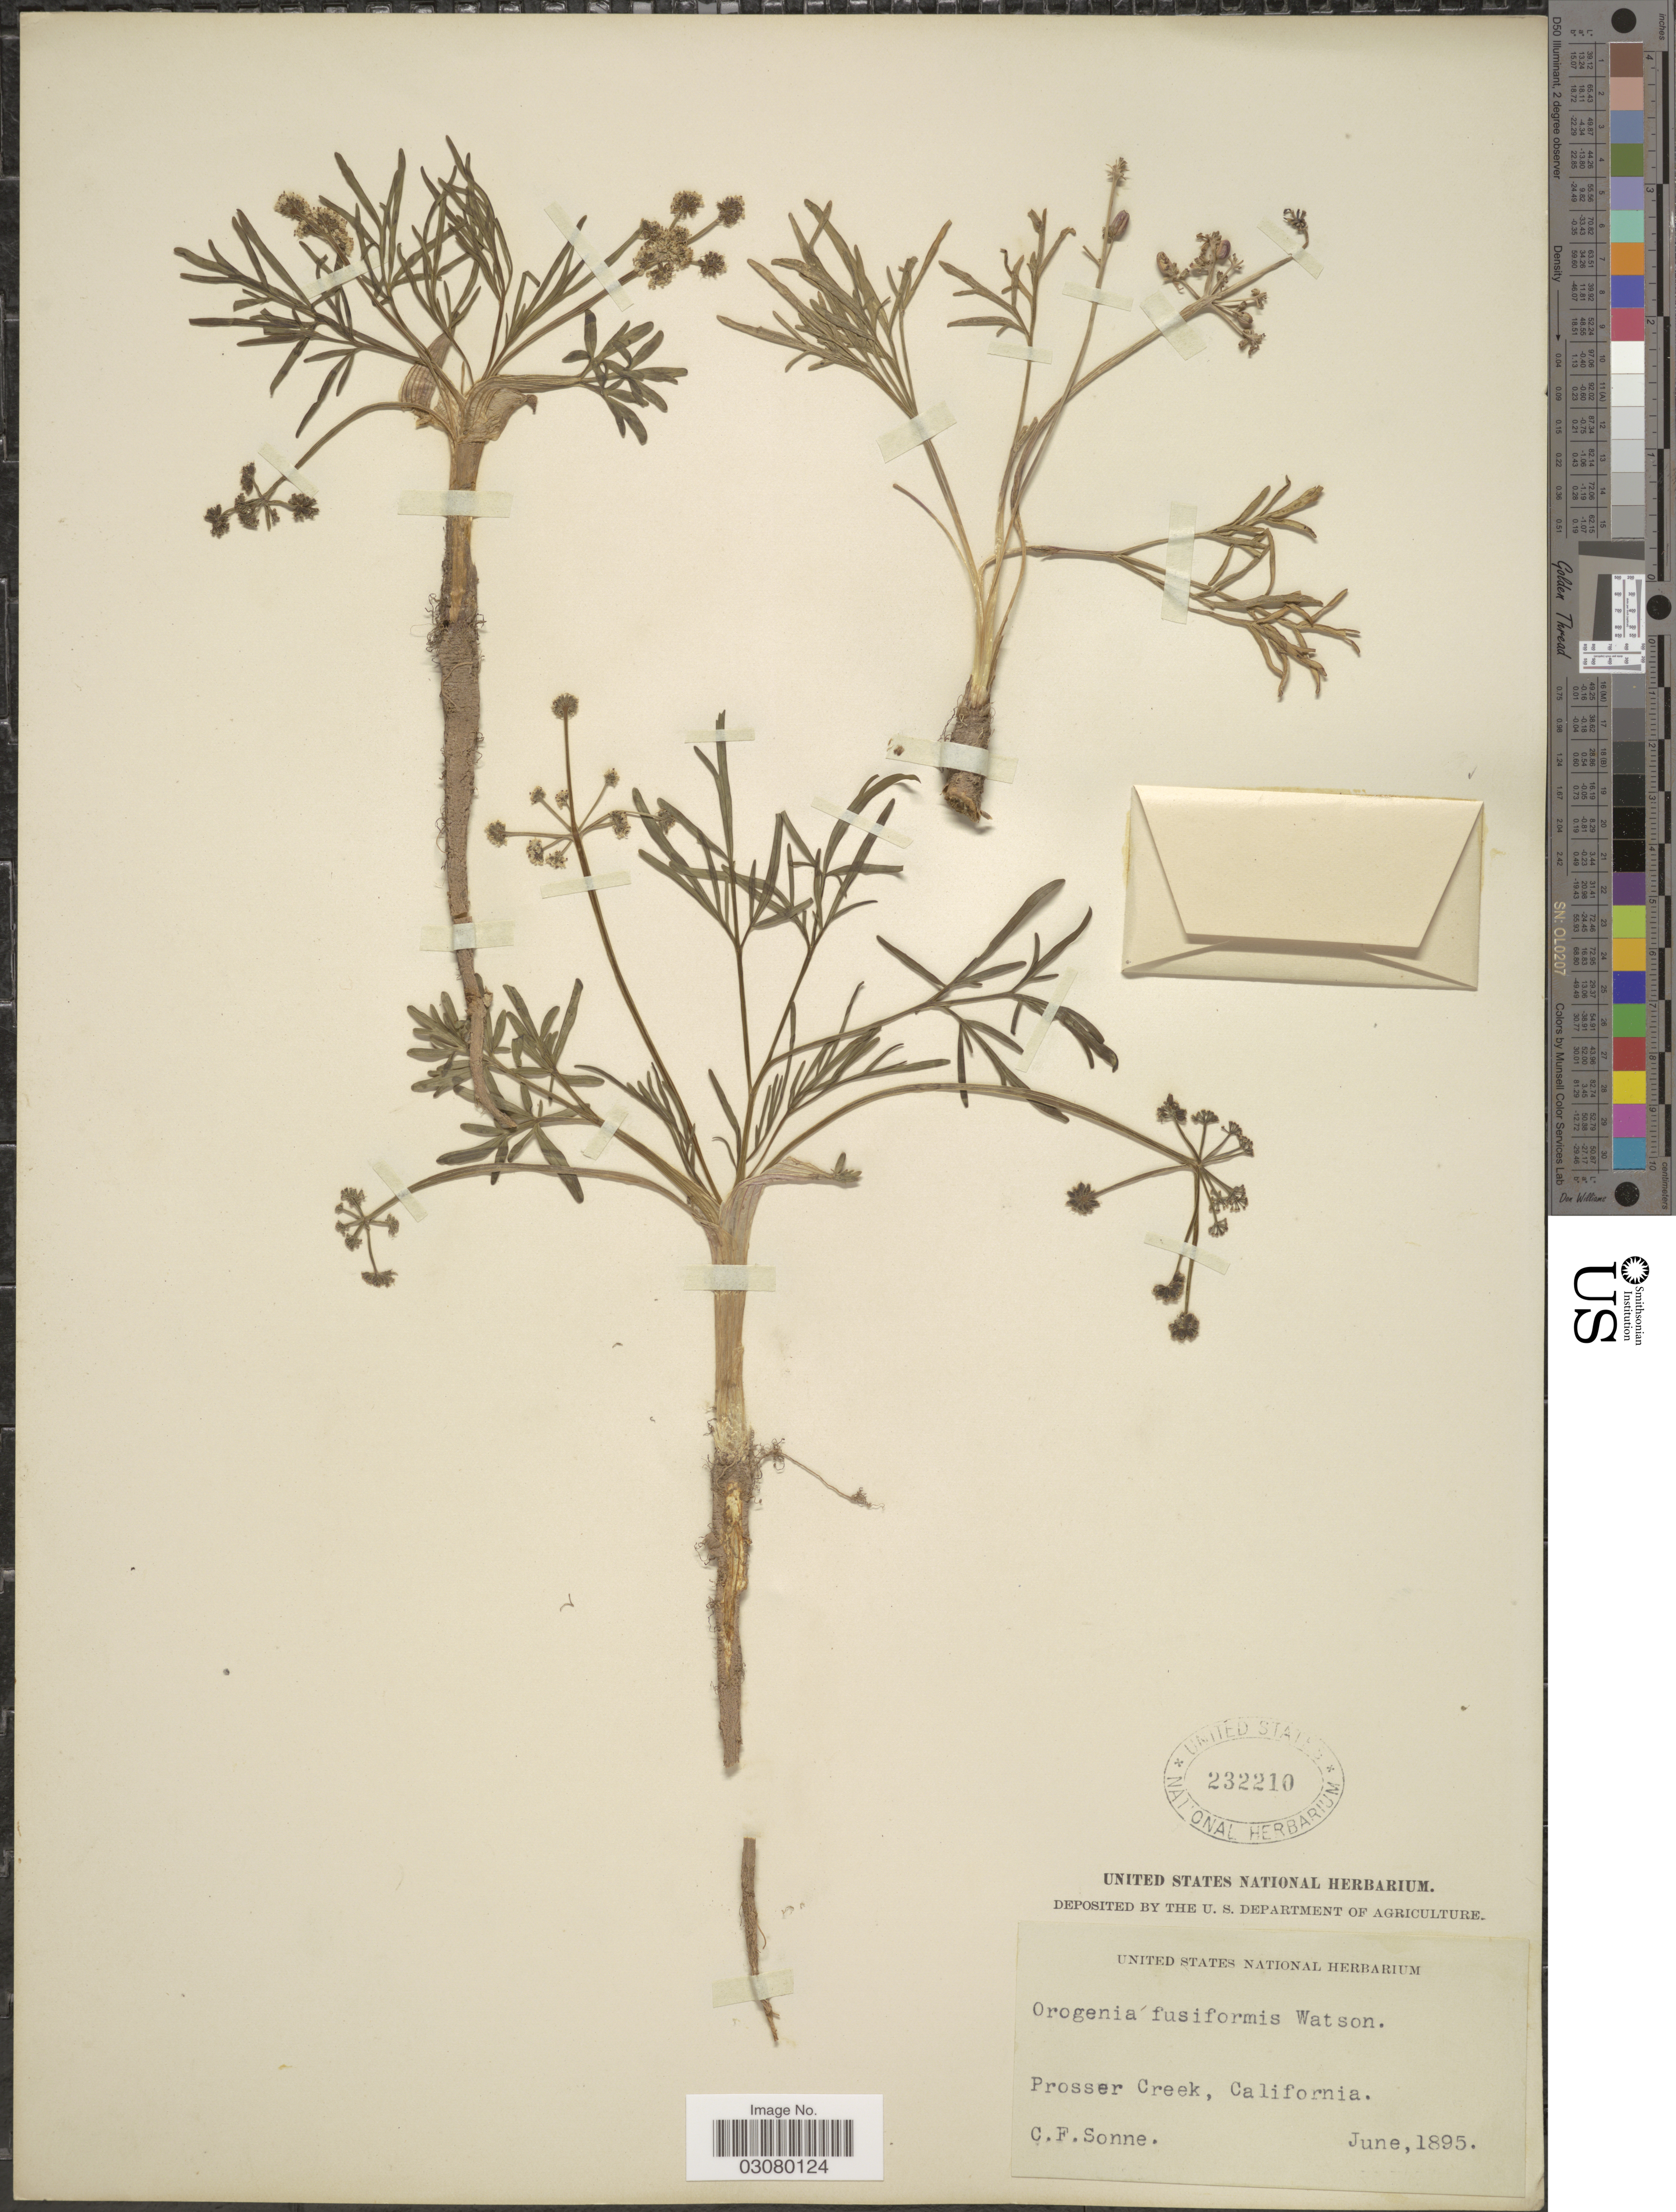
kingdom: Plantae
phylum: Tracheophyta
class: Magnoliopsida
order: Apiales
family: Apiaceae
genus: Orogenia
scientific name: Orogenia fusiformis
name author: S. Watson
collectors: C. Sonne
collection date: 1895-06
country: United States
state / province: California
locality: Prosser Creek.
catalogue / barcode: US 232210